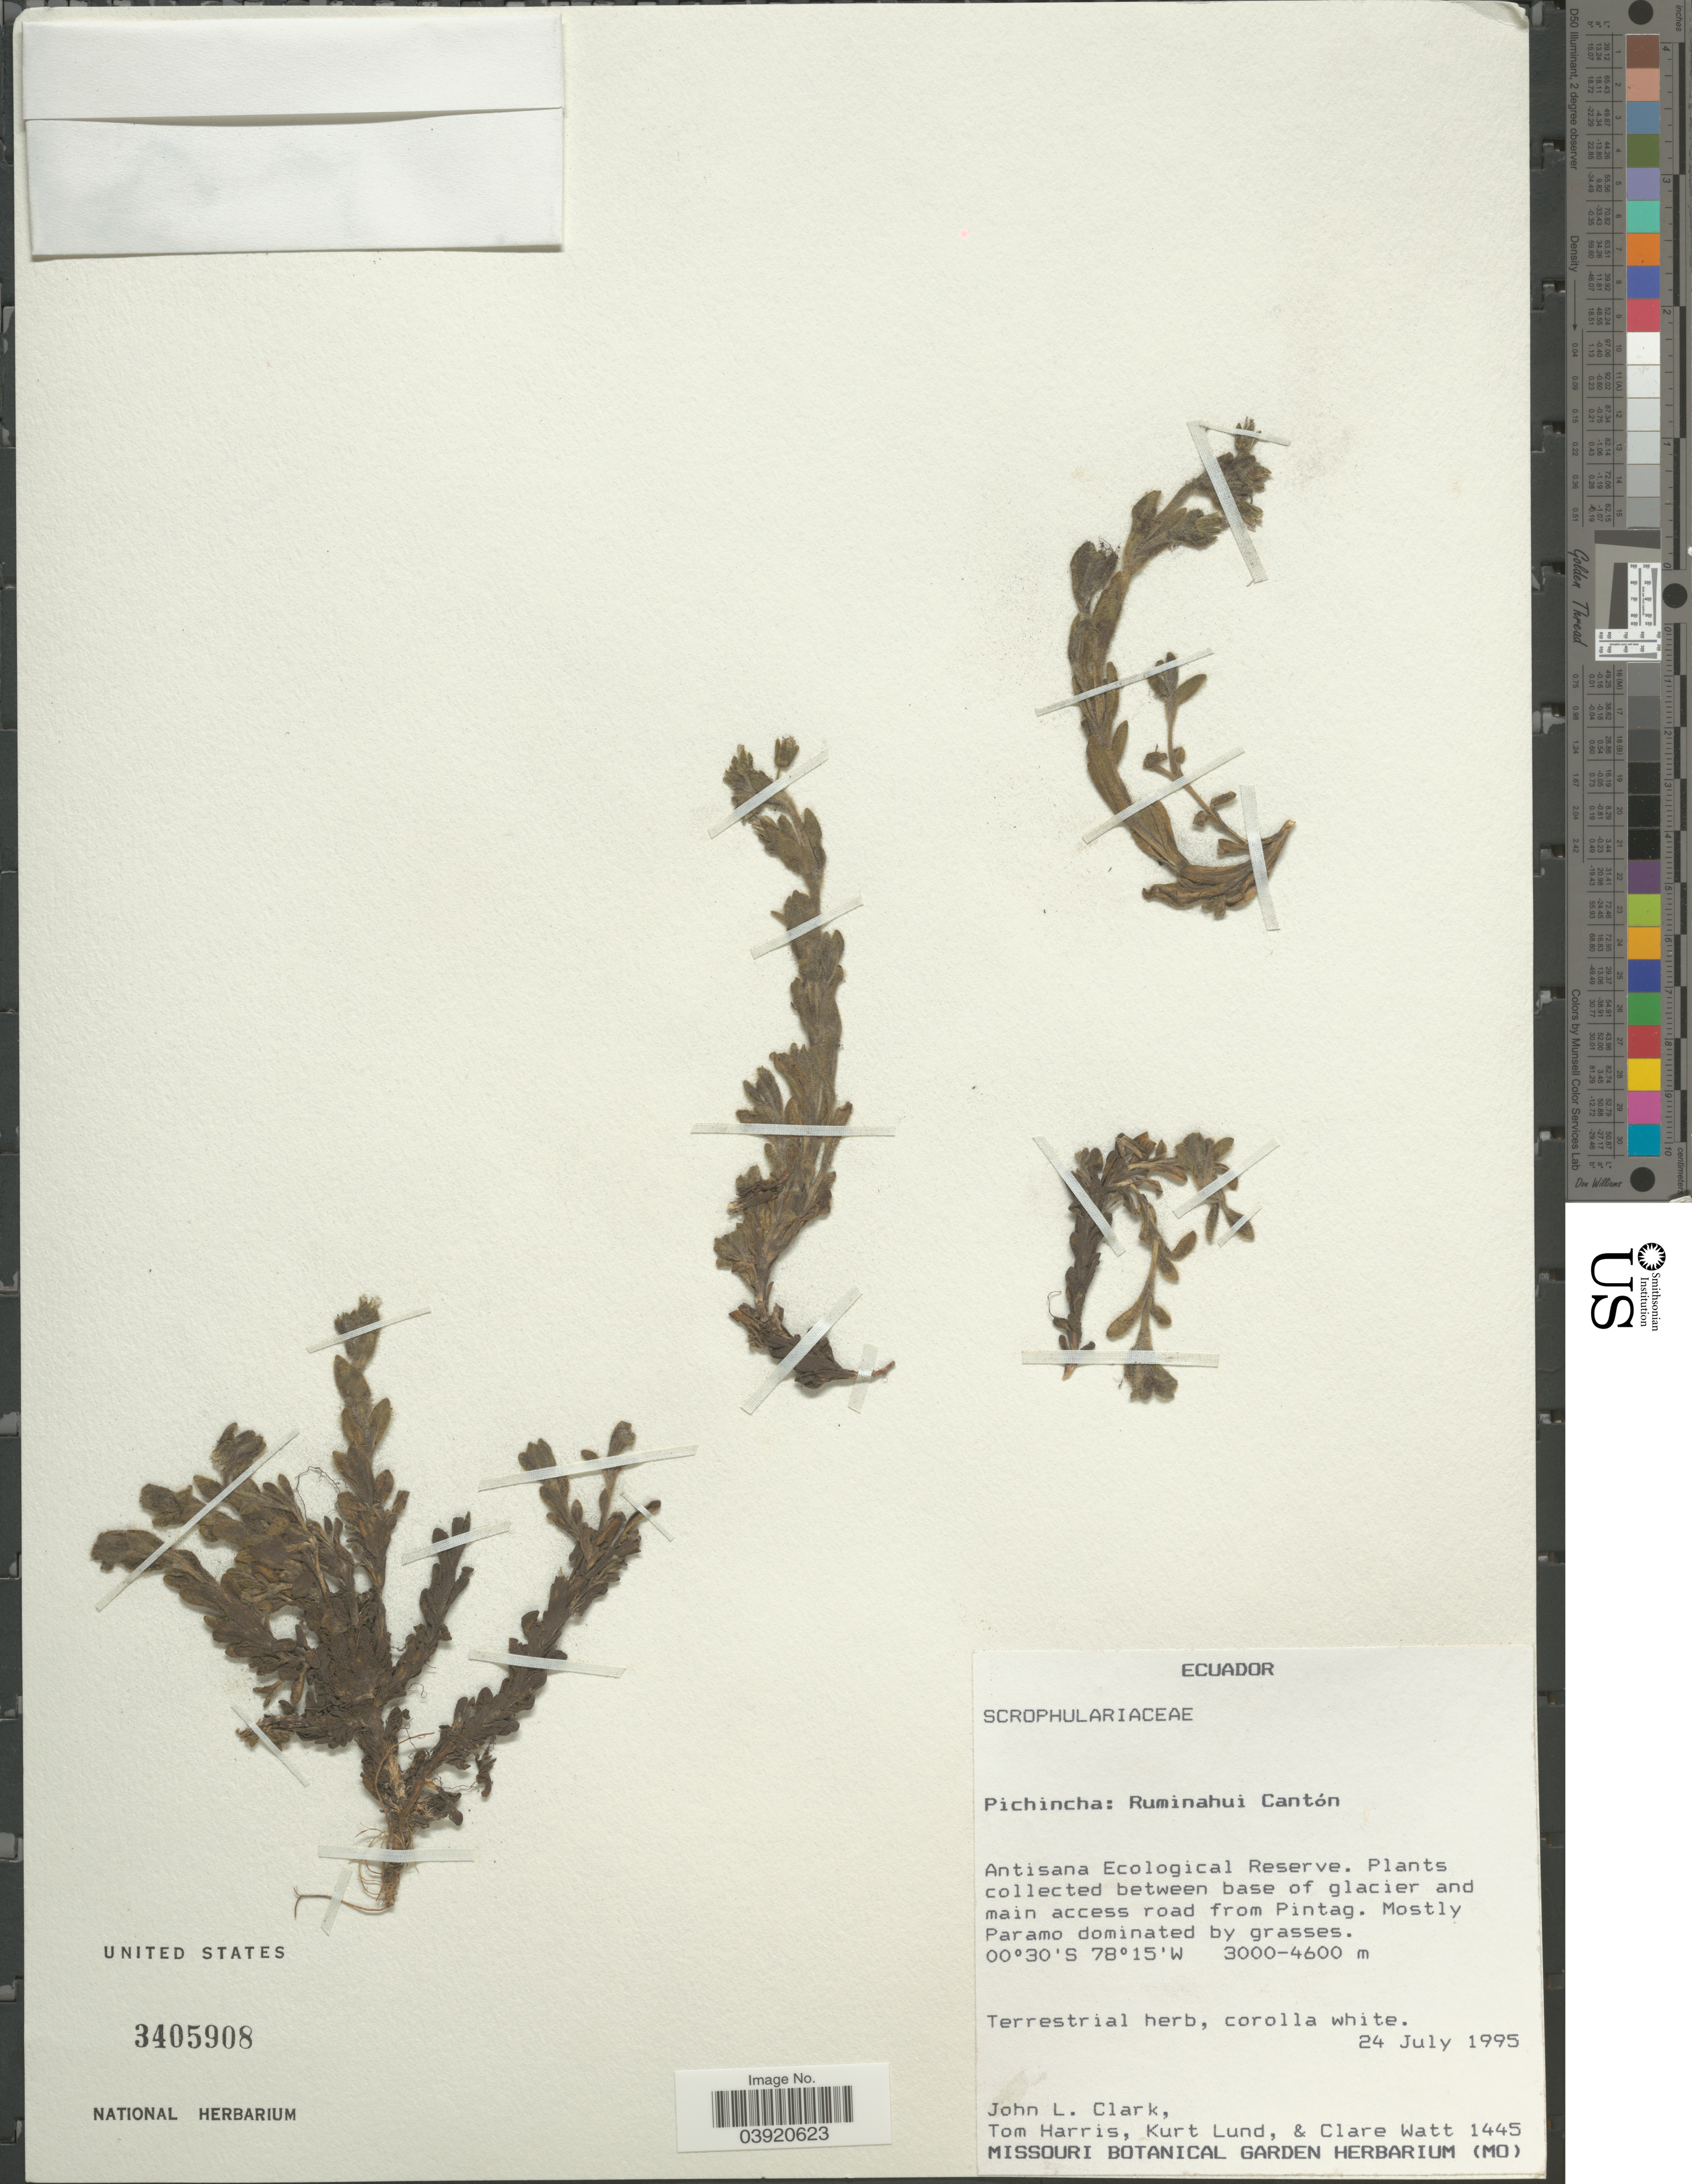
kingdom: Plantae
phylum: Tracheophyta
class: Magnoliopsida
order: Lamiales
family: Orobanchaceae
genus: Bartsia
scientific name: Bartsia sp.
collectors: J. L. Clark, T. Harris, K. Lund & C. Watt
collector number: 1445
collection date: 1995-07-24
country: Ecuador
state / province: Pichincha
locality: Ruminahui Cantón. Antisana Ecological Reserve. Between base of glacier and main access road from Pintag.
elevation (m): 3000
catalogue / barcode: US 3405908